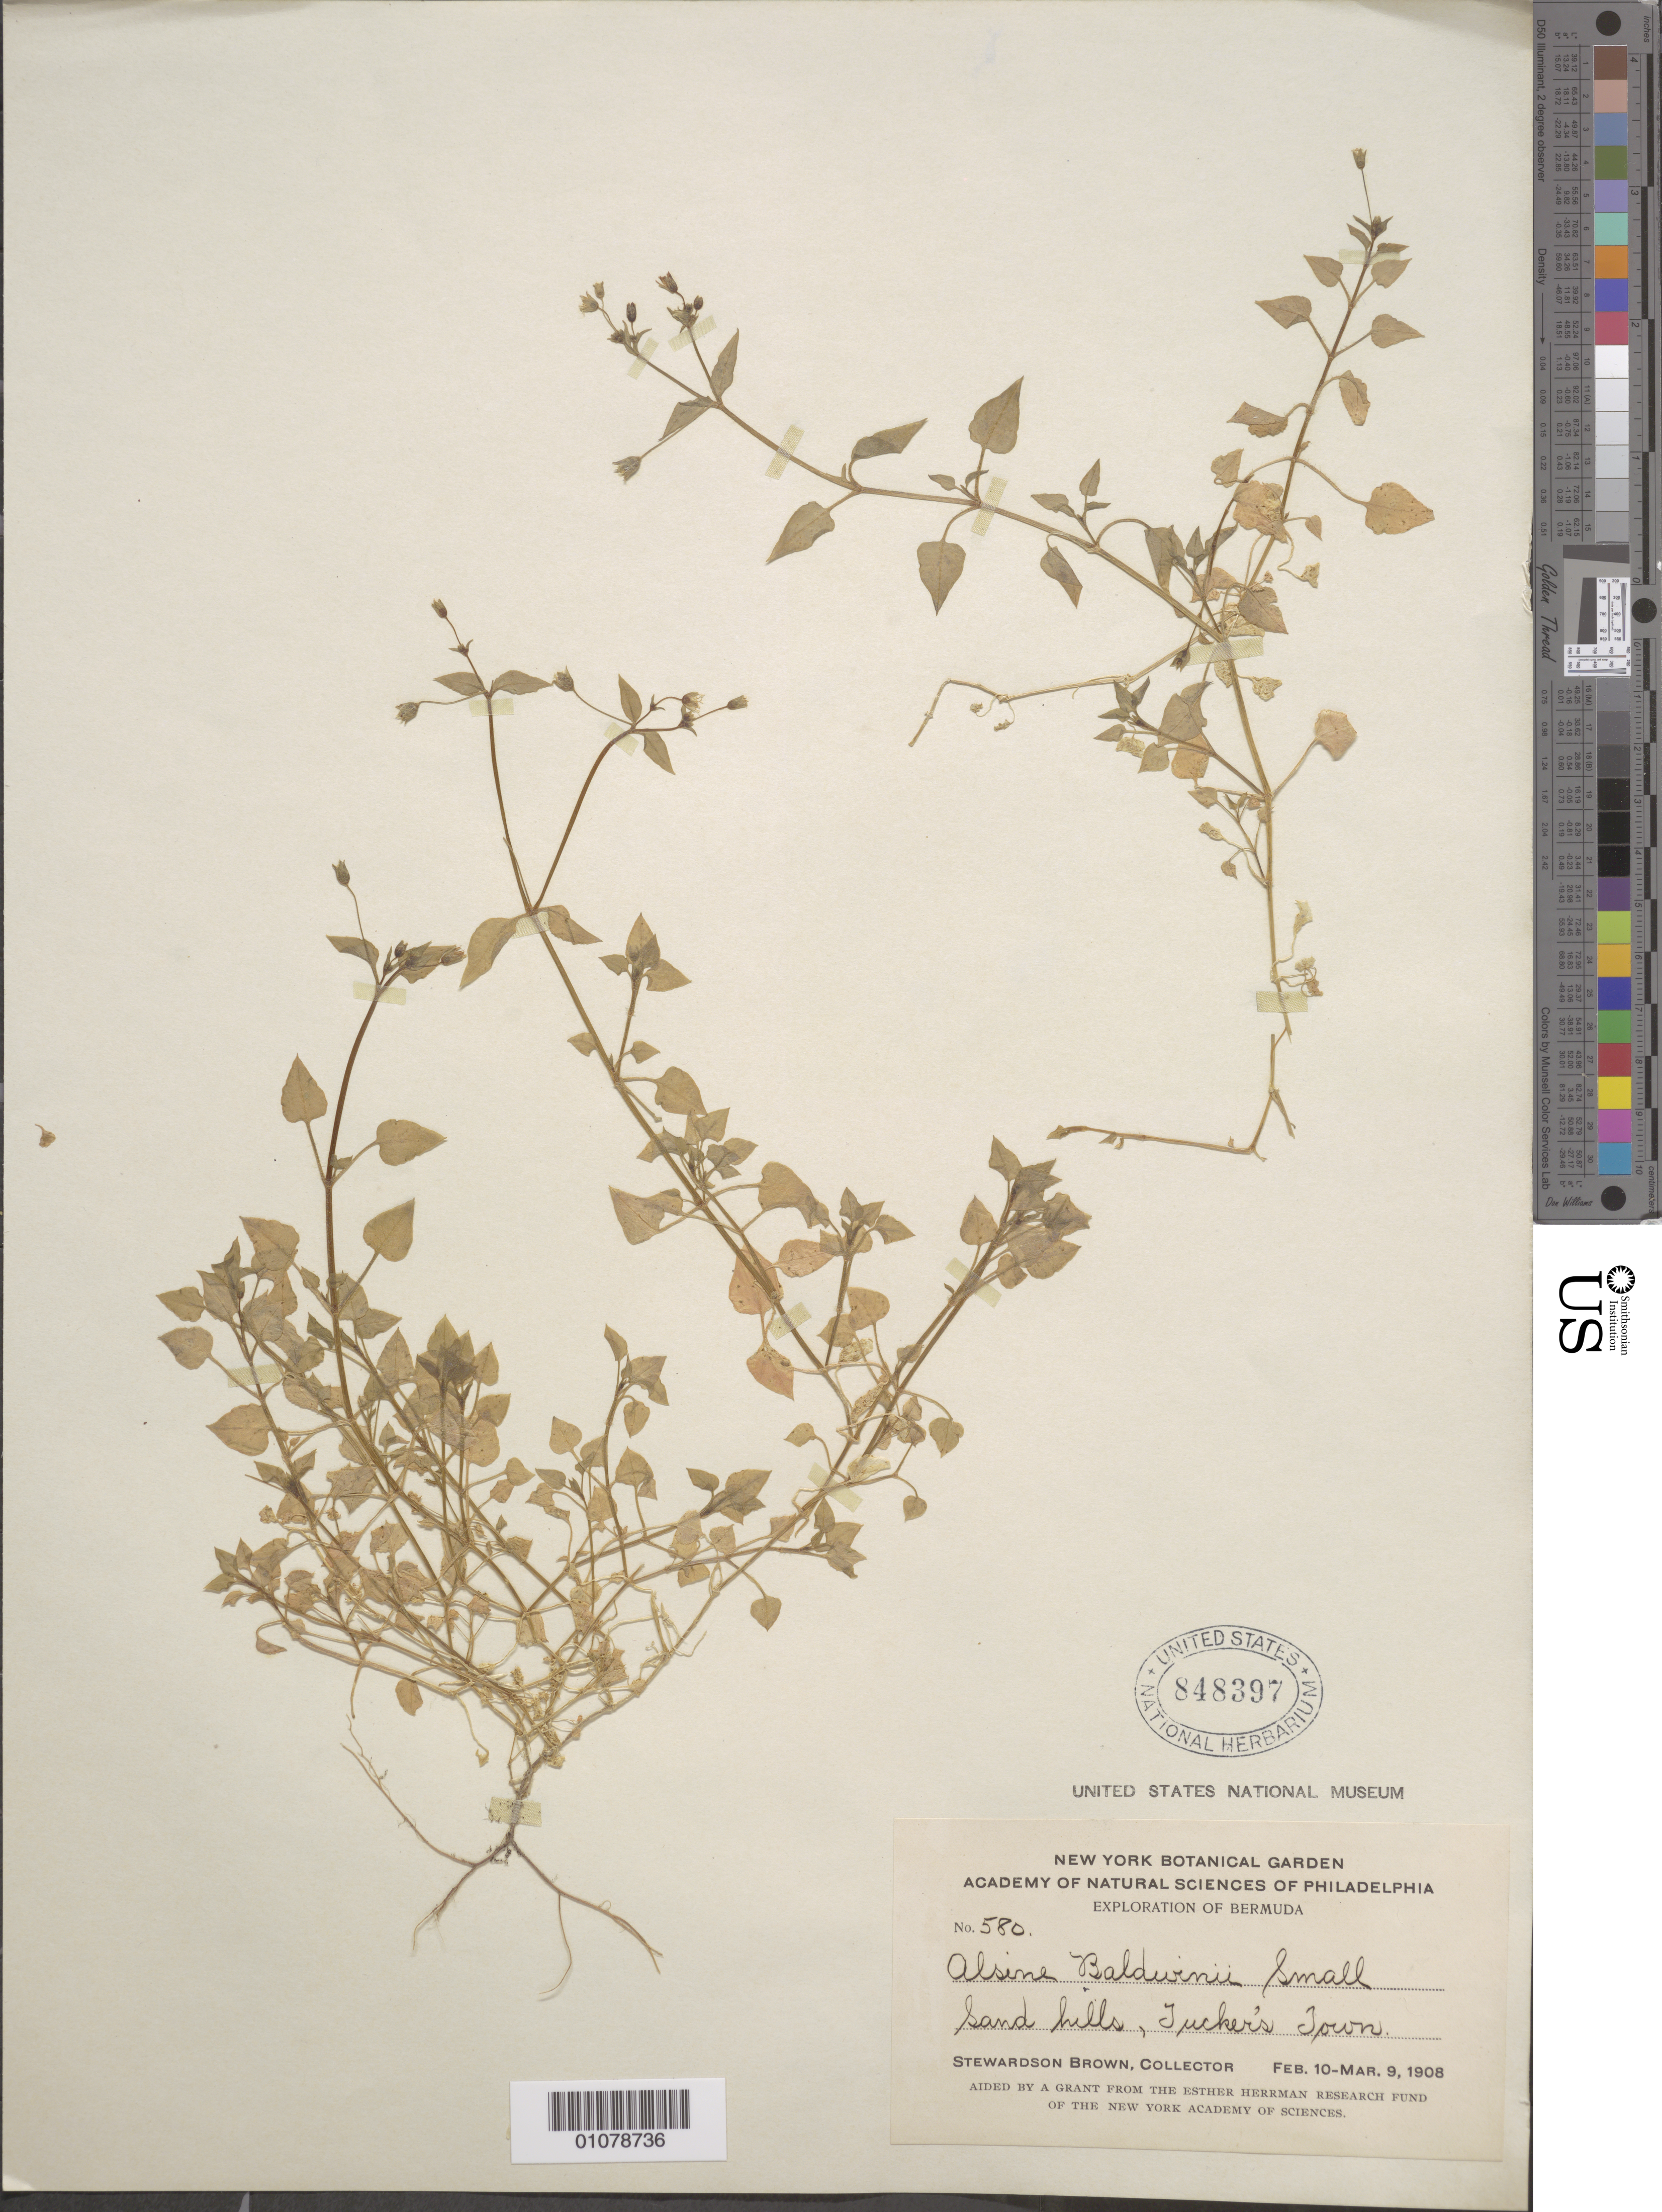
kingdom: Plantae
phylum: Tracheophyta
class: Magnoliopsida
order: Caryophyllales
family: Caryophyllaceae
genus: Stellaria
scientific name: Stellaria baldwini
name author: Fenzl ex Peyr.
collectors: S. Brown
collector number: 580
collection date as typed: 10 Feb 1908 to 09 Mar 1908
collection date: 1908-02-10/1908-03-09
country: Bermuda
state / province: St. Georges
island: Bermuda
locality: Tucker's Town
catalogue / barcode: US 848397